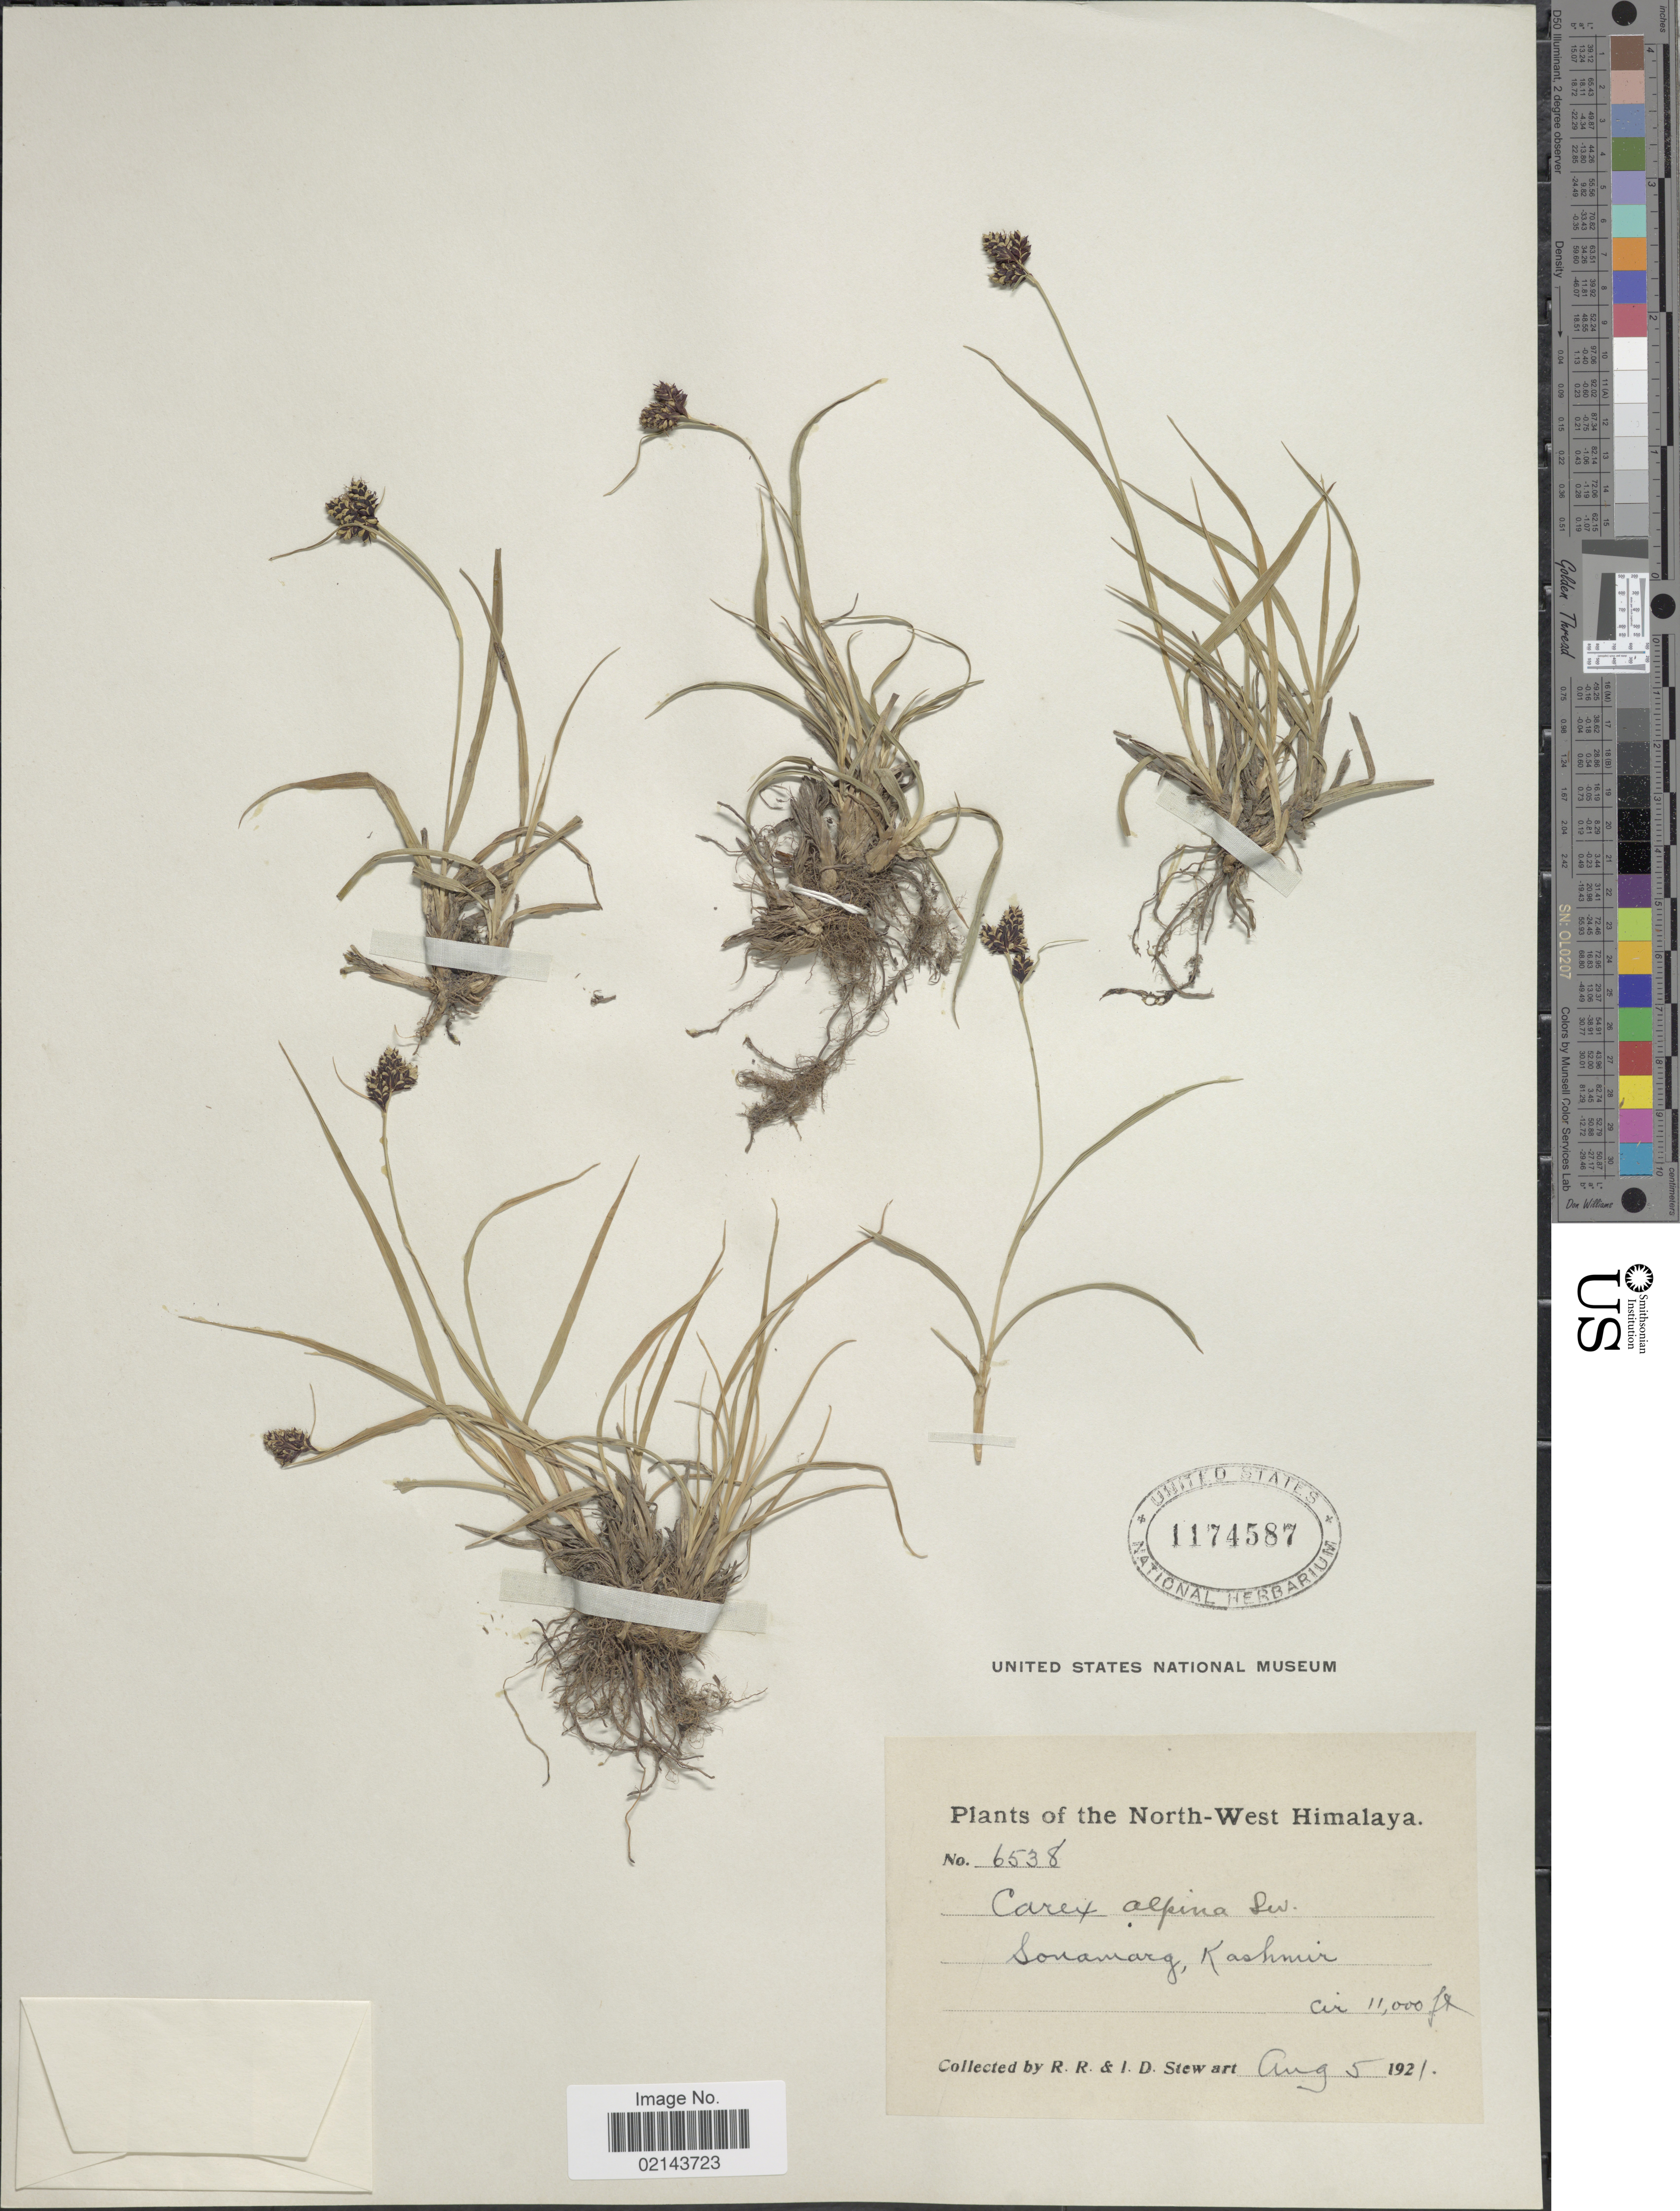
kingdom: Plantae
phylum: Tracheophyta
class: Liliopsida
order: Poales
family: Cyperaceae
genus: Carex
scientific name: Carex norvegica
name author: Retz.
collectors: R. R. Stewart & I. Stewart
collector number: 6538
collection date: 1921-08-05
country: India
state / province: Jammu and Kashmir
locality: The North-West Himalaya, Sonamarg, Kashmir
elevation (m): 3353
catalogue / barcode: US 1174587